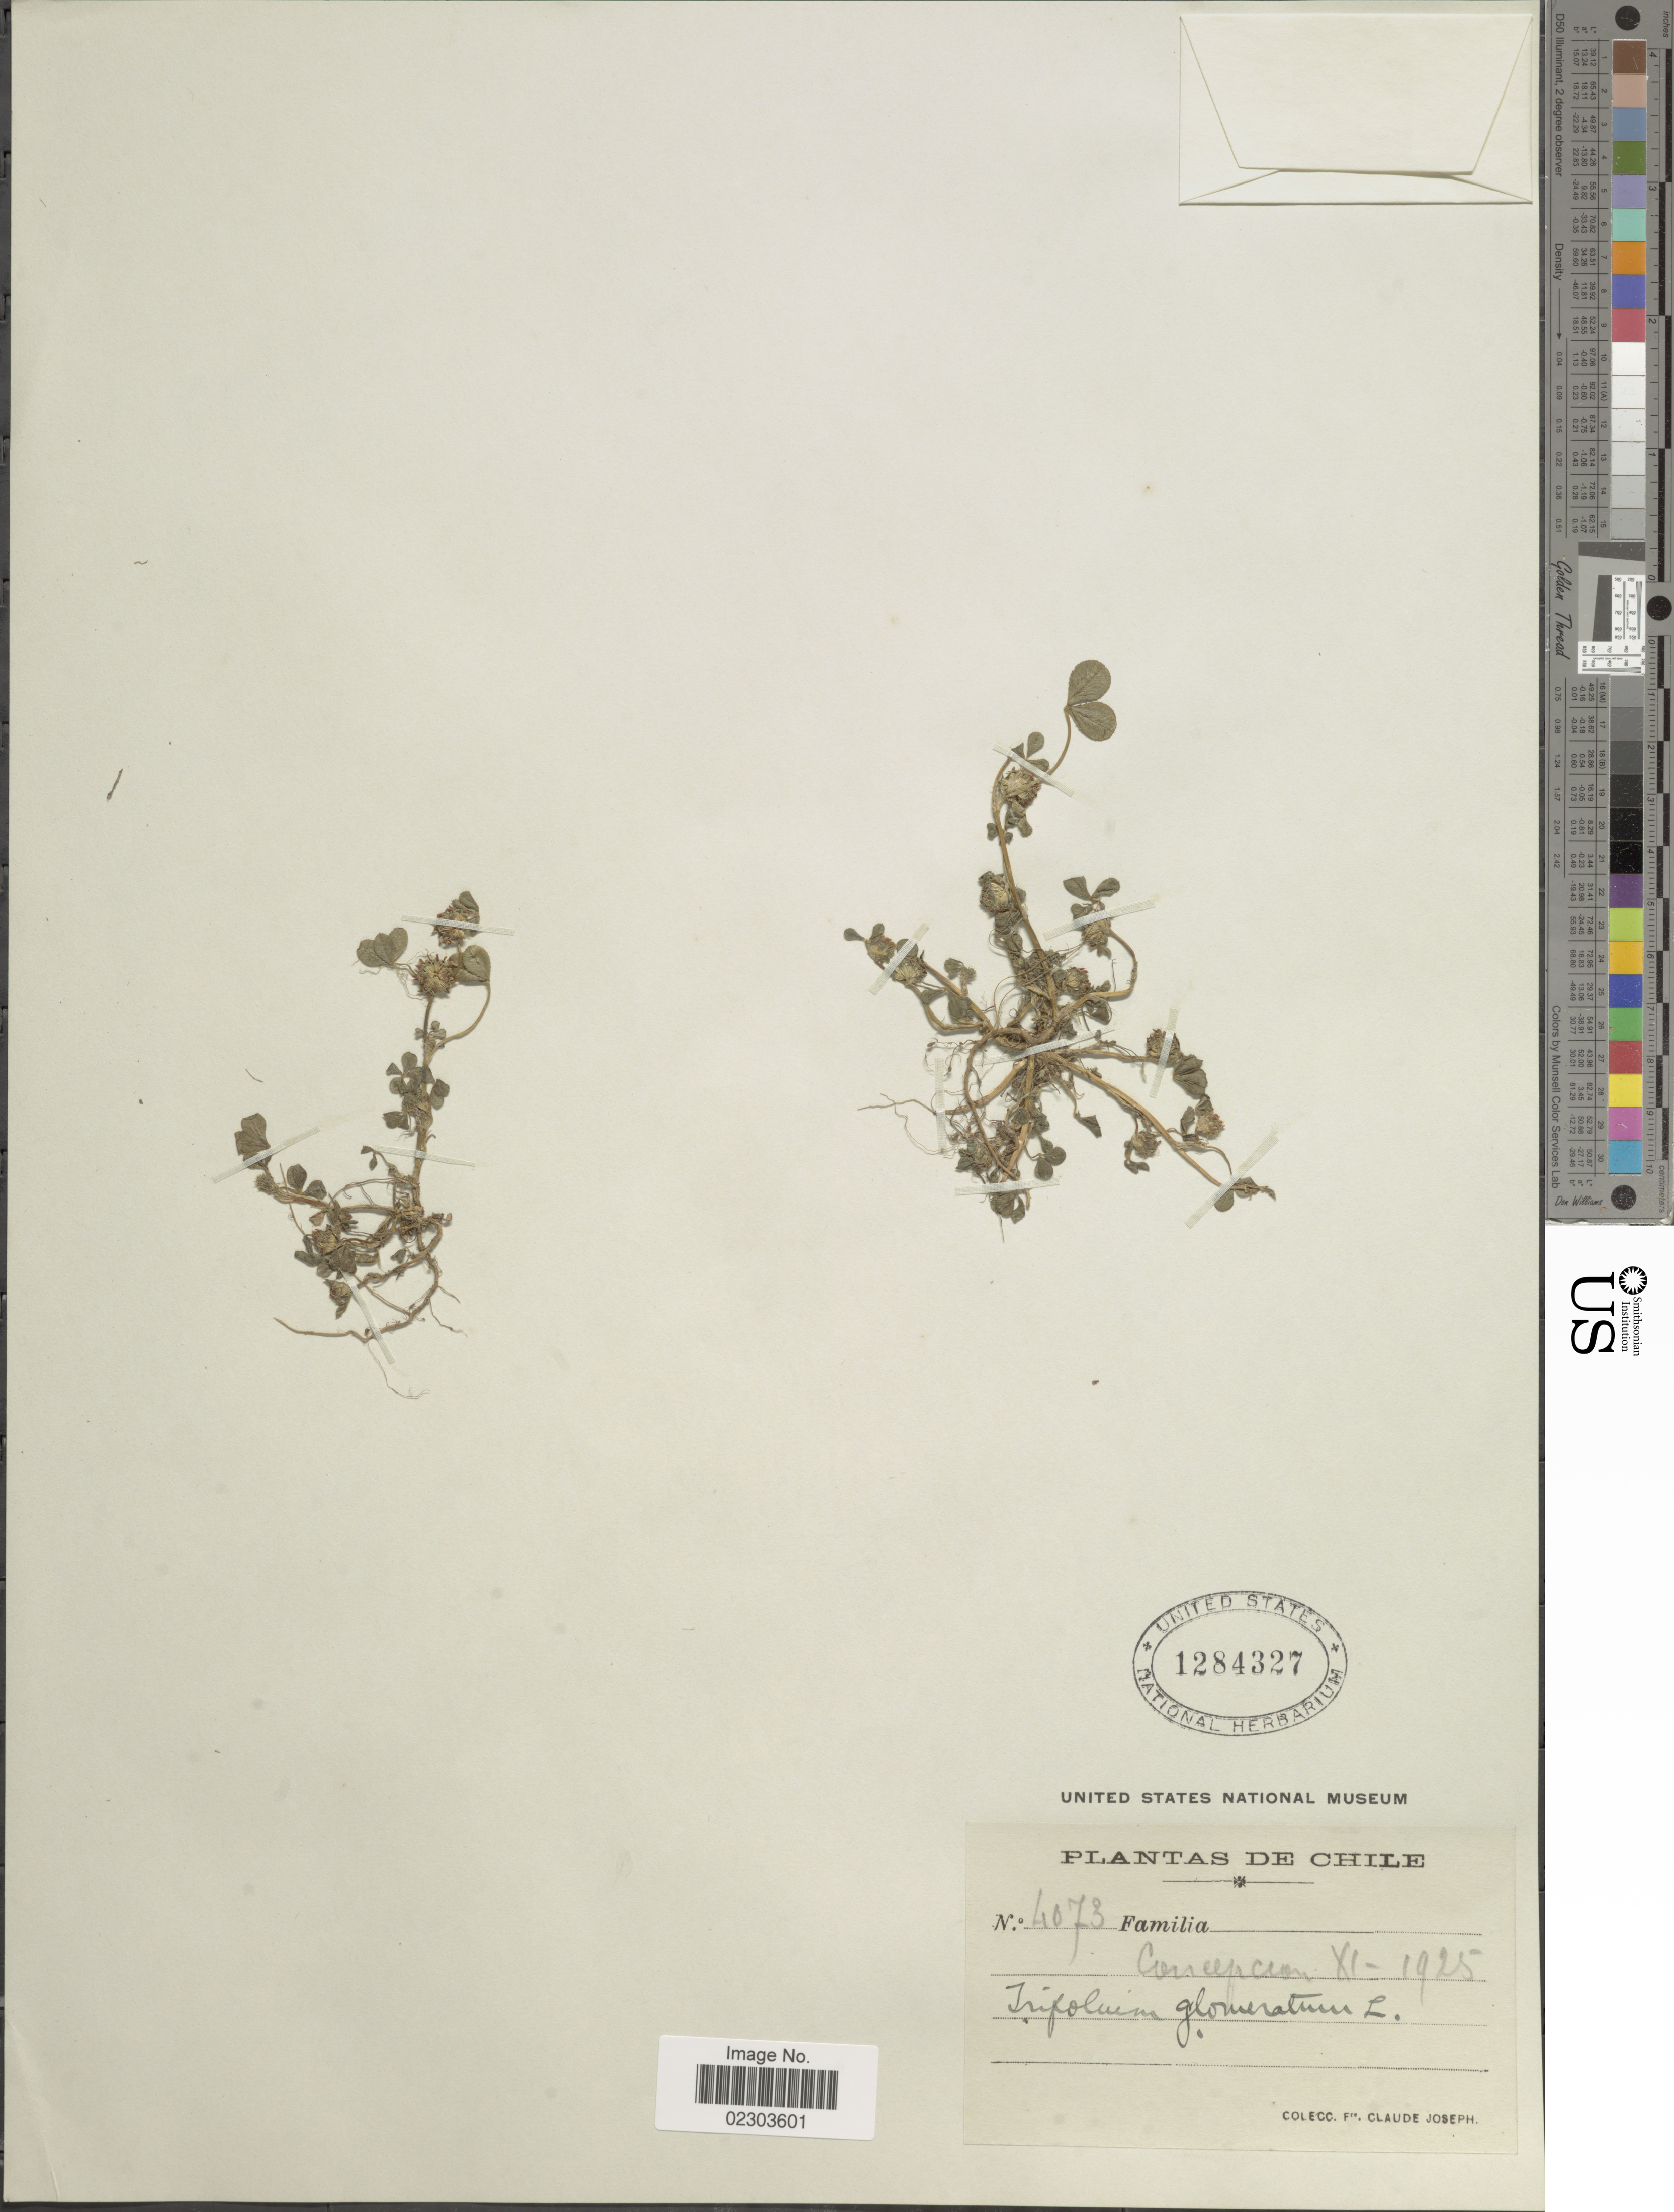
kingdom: Plantae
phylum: Tracheophyta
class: Magnoliopsida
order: Fabales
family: Fabaceae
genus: Trifolium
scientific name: Trifolium glomeratum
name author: L.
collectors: Bro. Claude-Joseph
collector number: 4073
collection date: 1925-11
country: Paraguay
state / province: Concepcion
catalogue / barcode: US 1284327